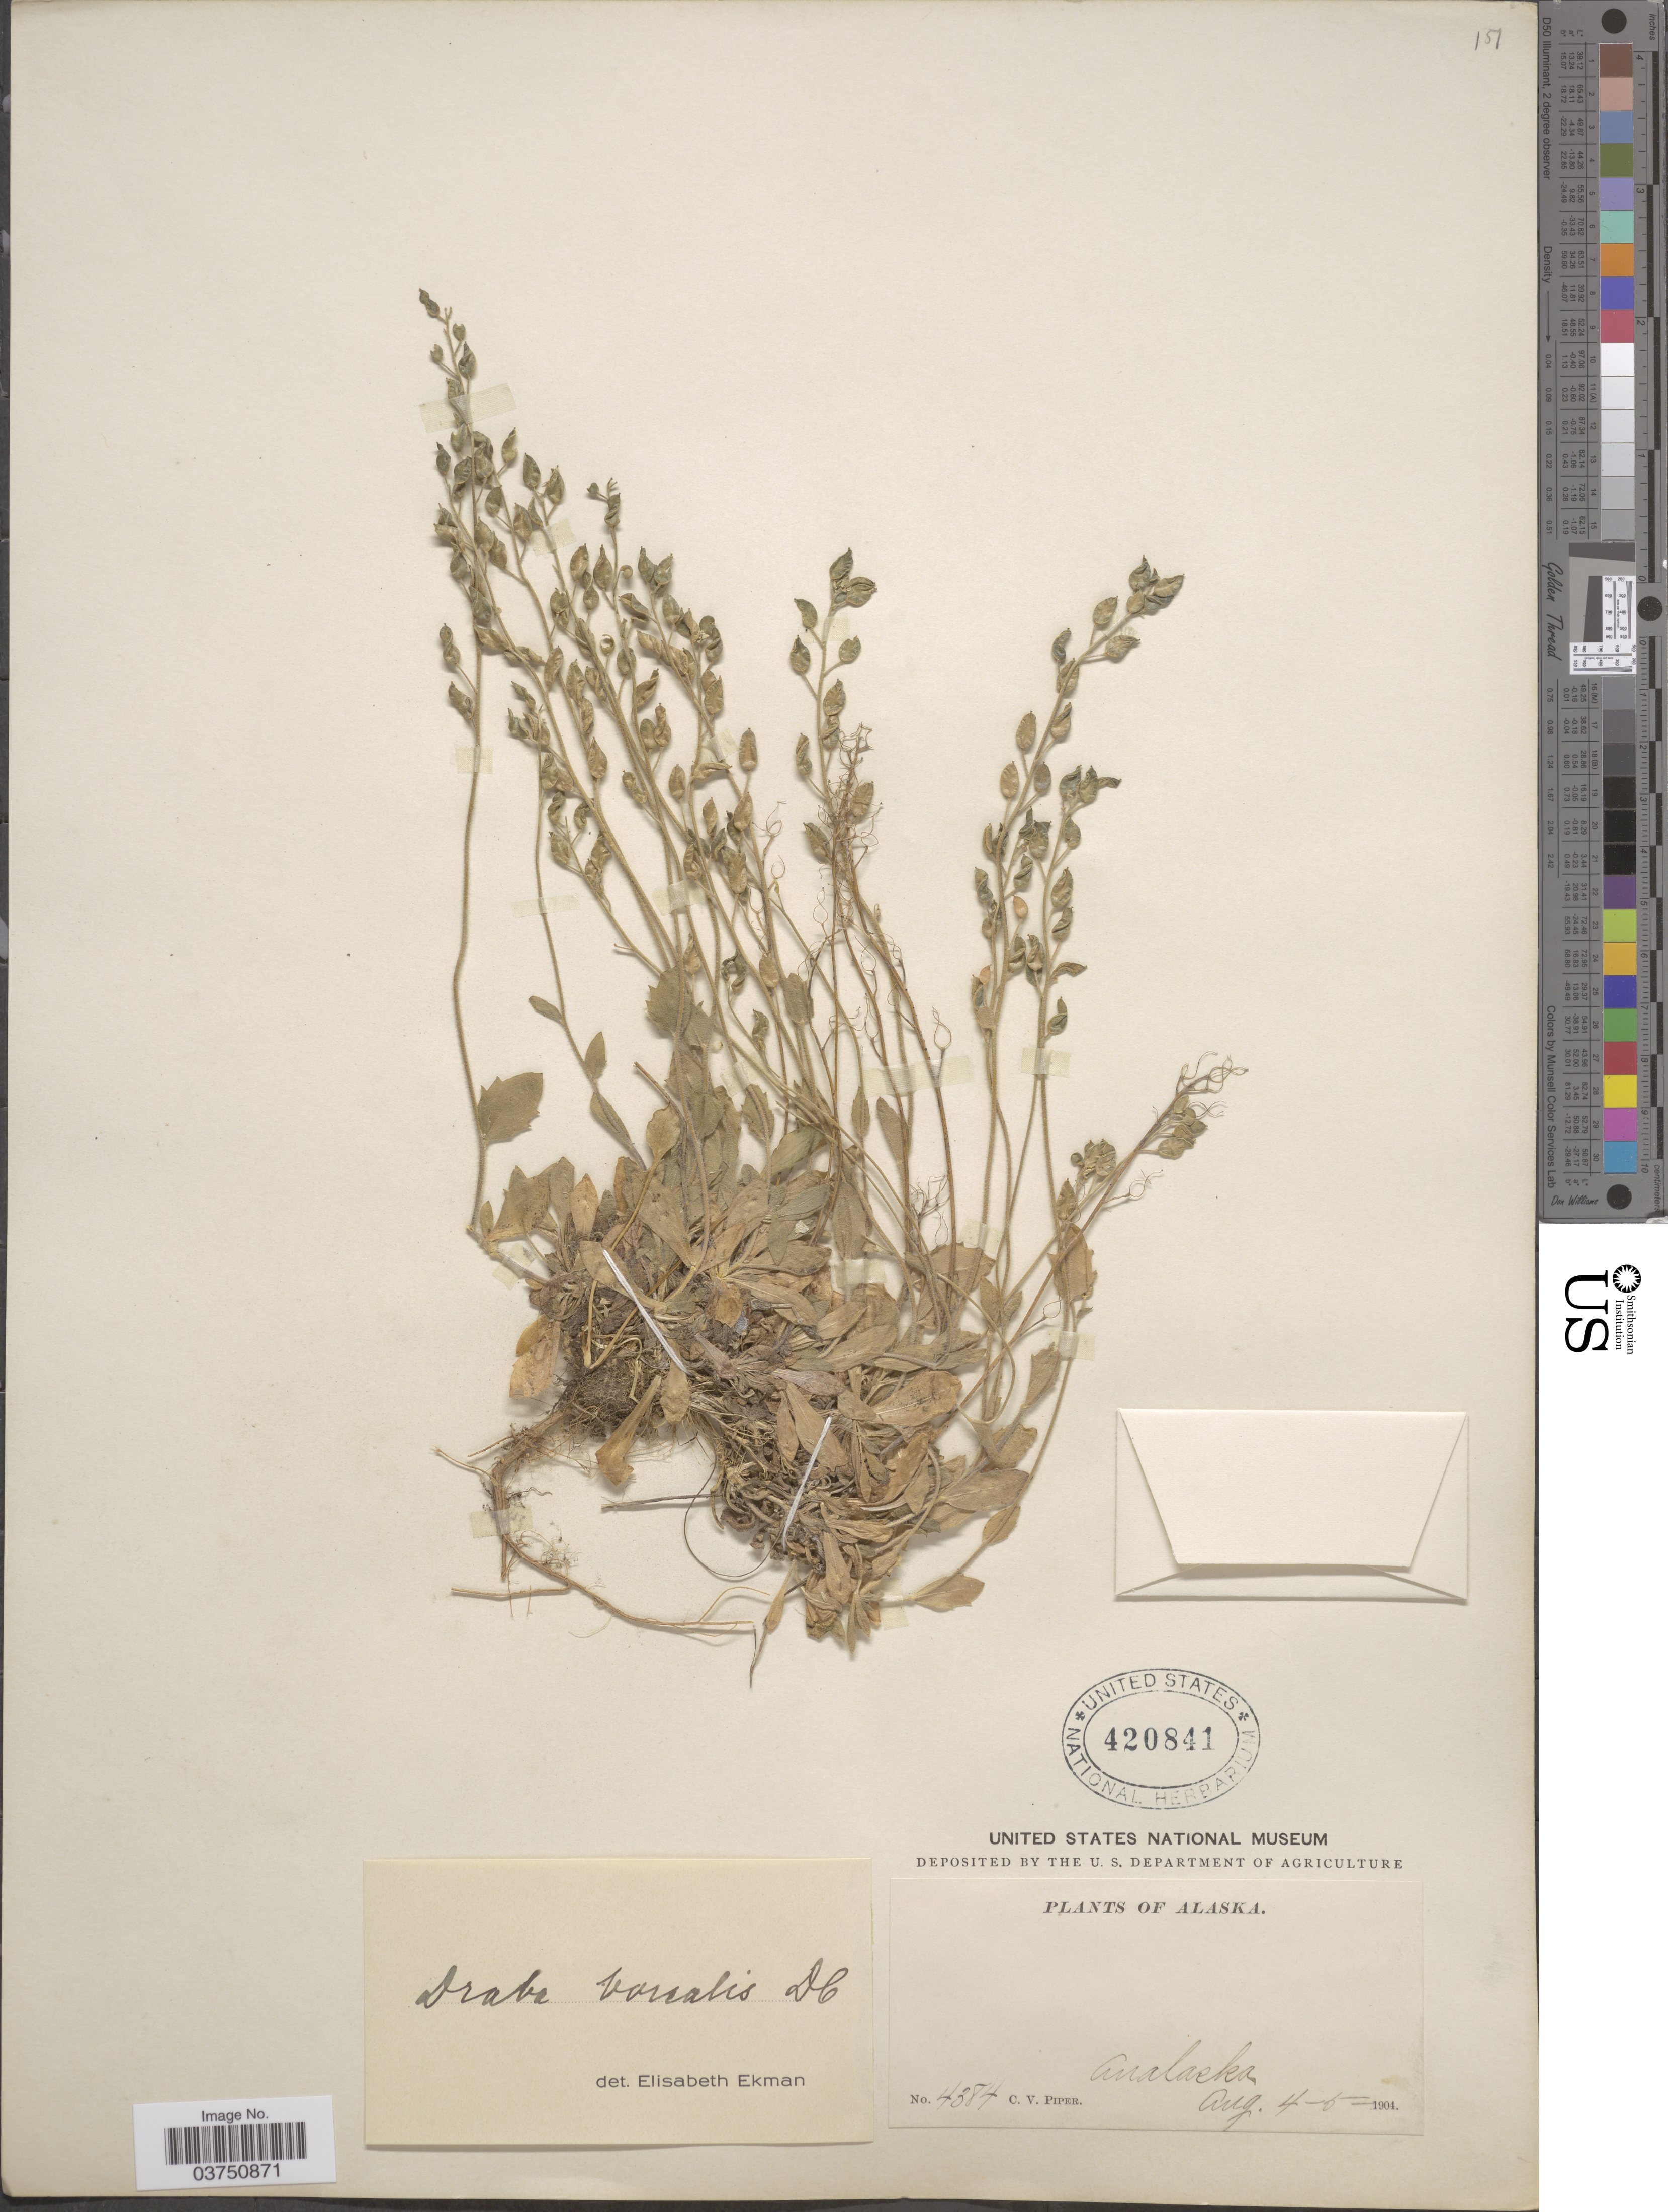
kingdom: Plantae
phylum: Tracheophyta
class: Magnoliopsida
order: Brassicales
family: Brassicaceae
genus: Draba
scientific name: Draba borealis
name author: DC.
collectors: C. V. Piper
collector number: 4384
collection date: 1904-08-04/1904-08-05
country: United States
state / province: Alaska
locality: Analaska.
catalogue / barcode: US 420841